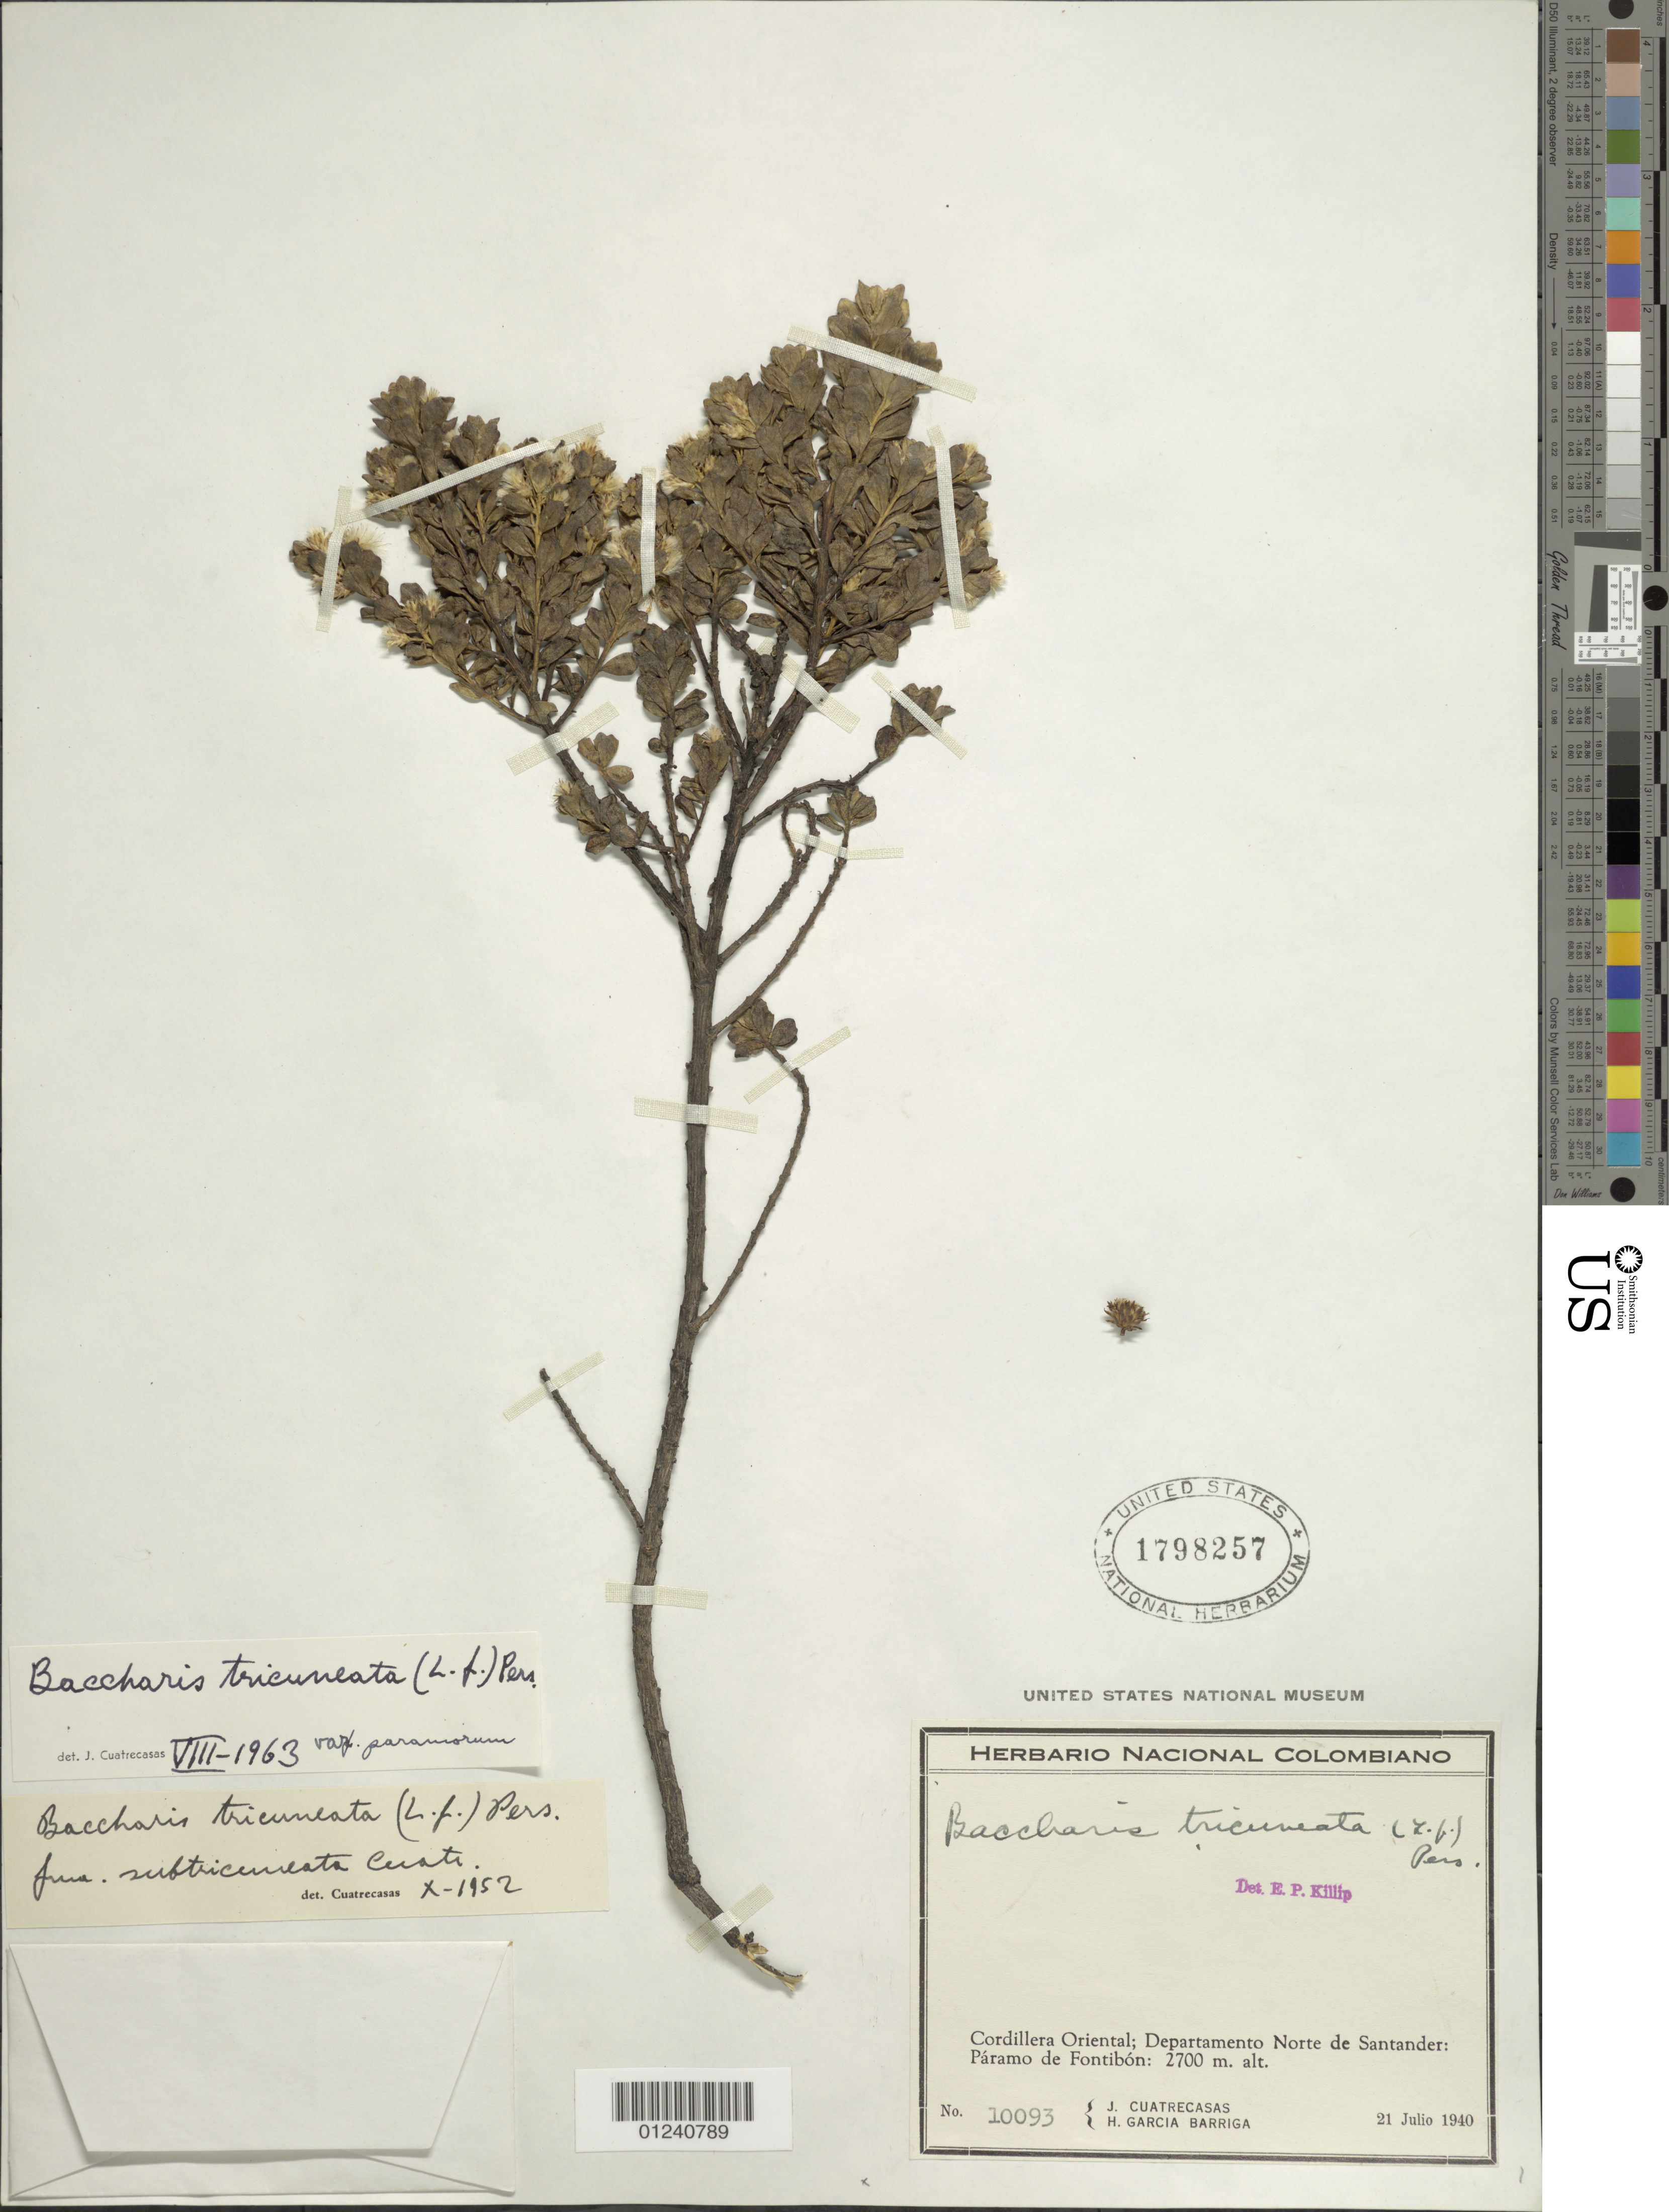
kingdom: Plantae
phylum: Tracheophyta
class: Magnoliopsida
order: Asterales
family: Asteraceae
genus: Baccharis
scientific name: Baccharis tricuneata var. paramorum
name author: Cuatrec.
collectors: J. Cuatrecasas & H. García Barriga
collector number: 10093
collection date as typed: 21 Jul 1940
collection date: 1940-07-21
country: Colombia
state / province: Norte de Santander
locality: Páramo de Fontibon, Cordillera Oriental.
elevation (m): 2700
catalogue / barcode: US 1798257